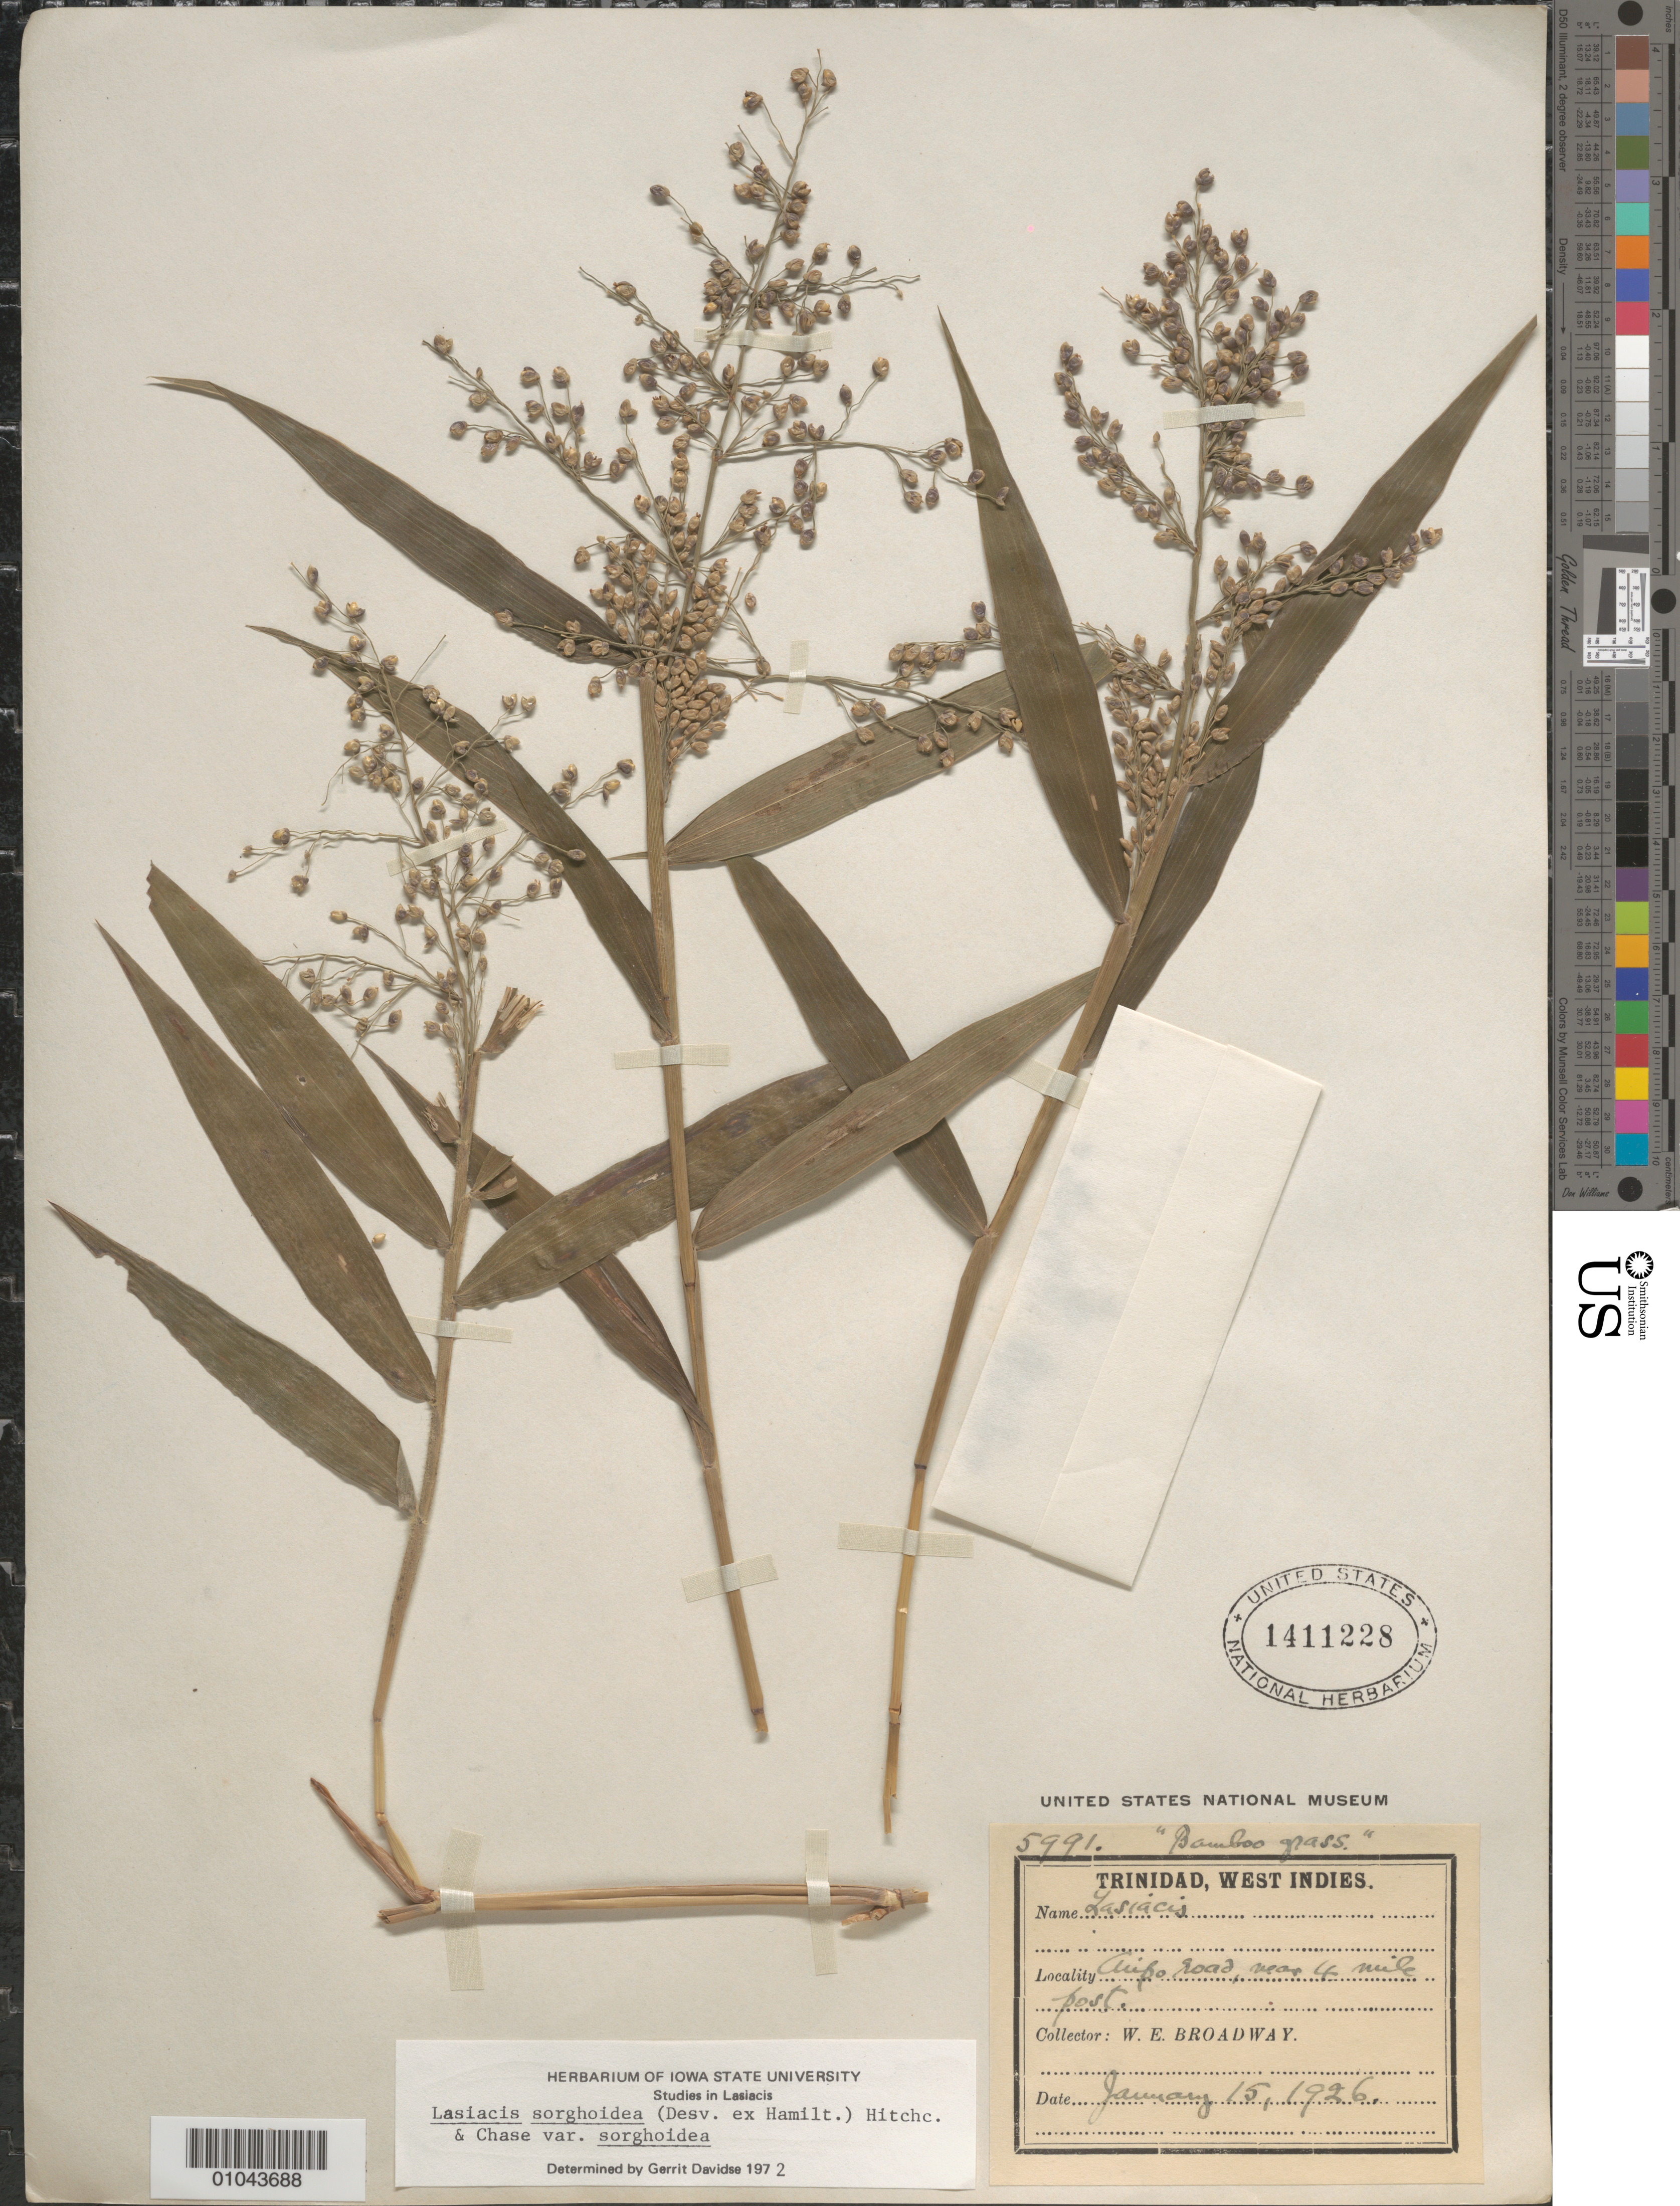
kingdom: Plantae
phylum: Tracheophyta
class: Liliopsida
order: Poales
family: Poaceae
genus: Lasiacis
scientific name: Lasiacis sorghoidea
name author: (Desv. ex Ham.) Hitchc. & Chase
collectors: W. E. Broadway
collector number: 5991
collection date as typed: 15 Jan 1926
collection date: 1926-01-15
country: Trinidad and Tobago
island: Trinidad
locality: Aripo road, near 4 mile post.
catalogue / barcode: US 1411228